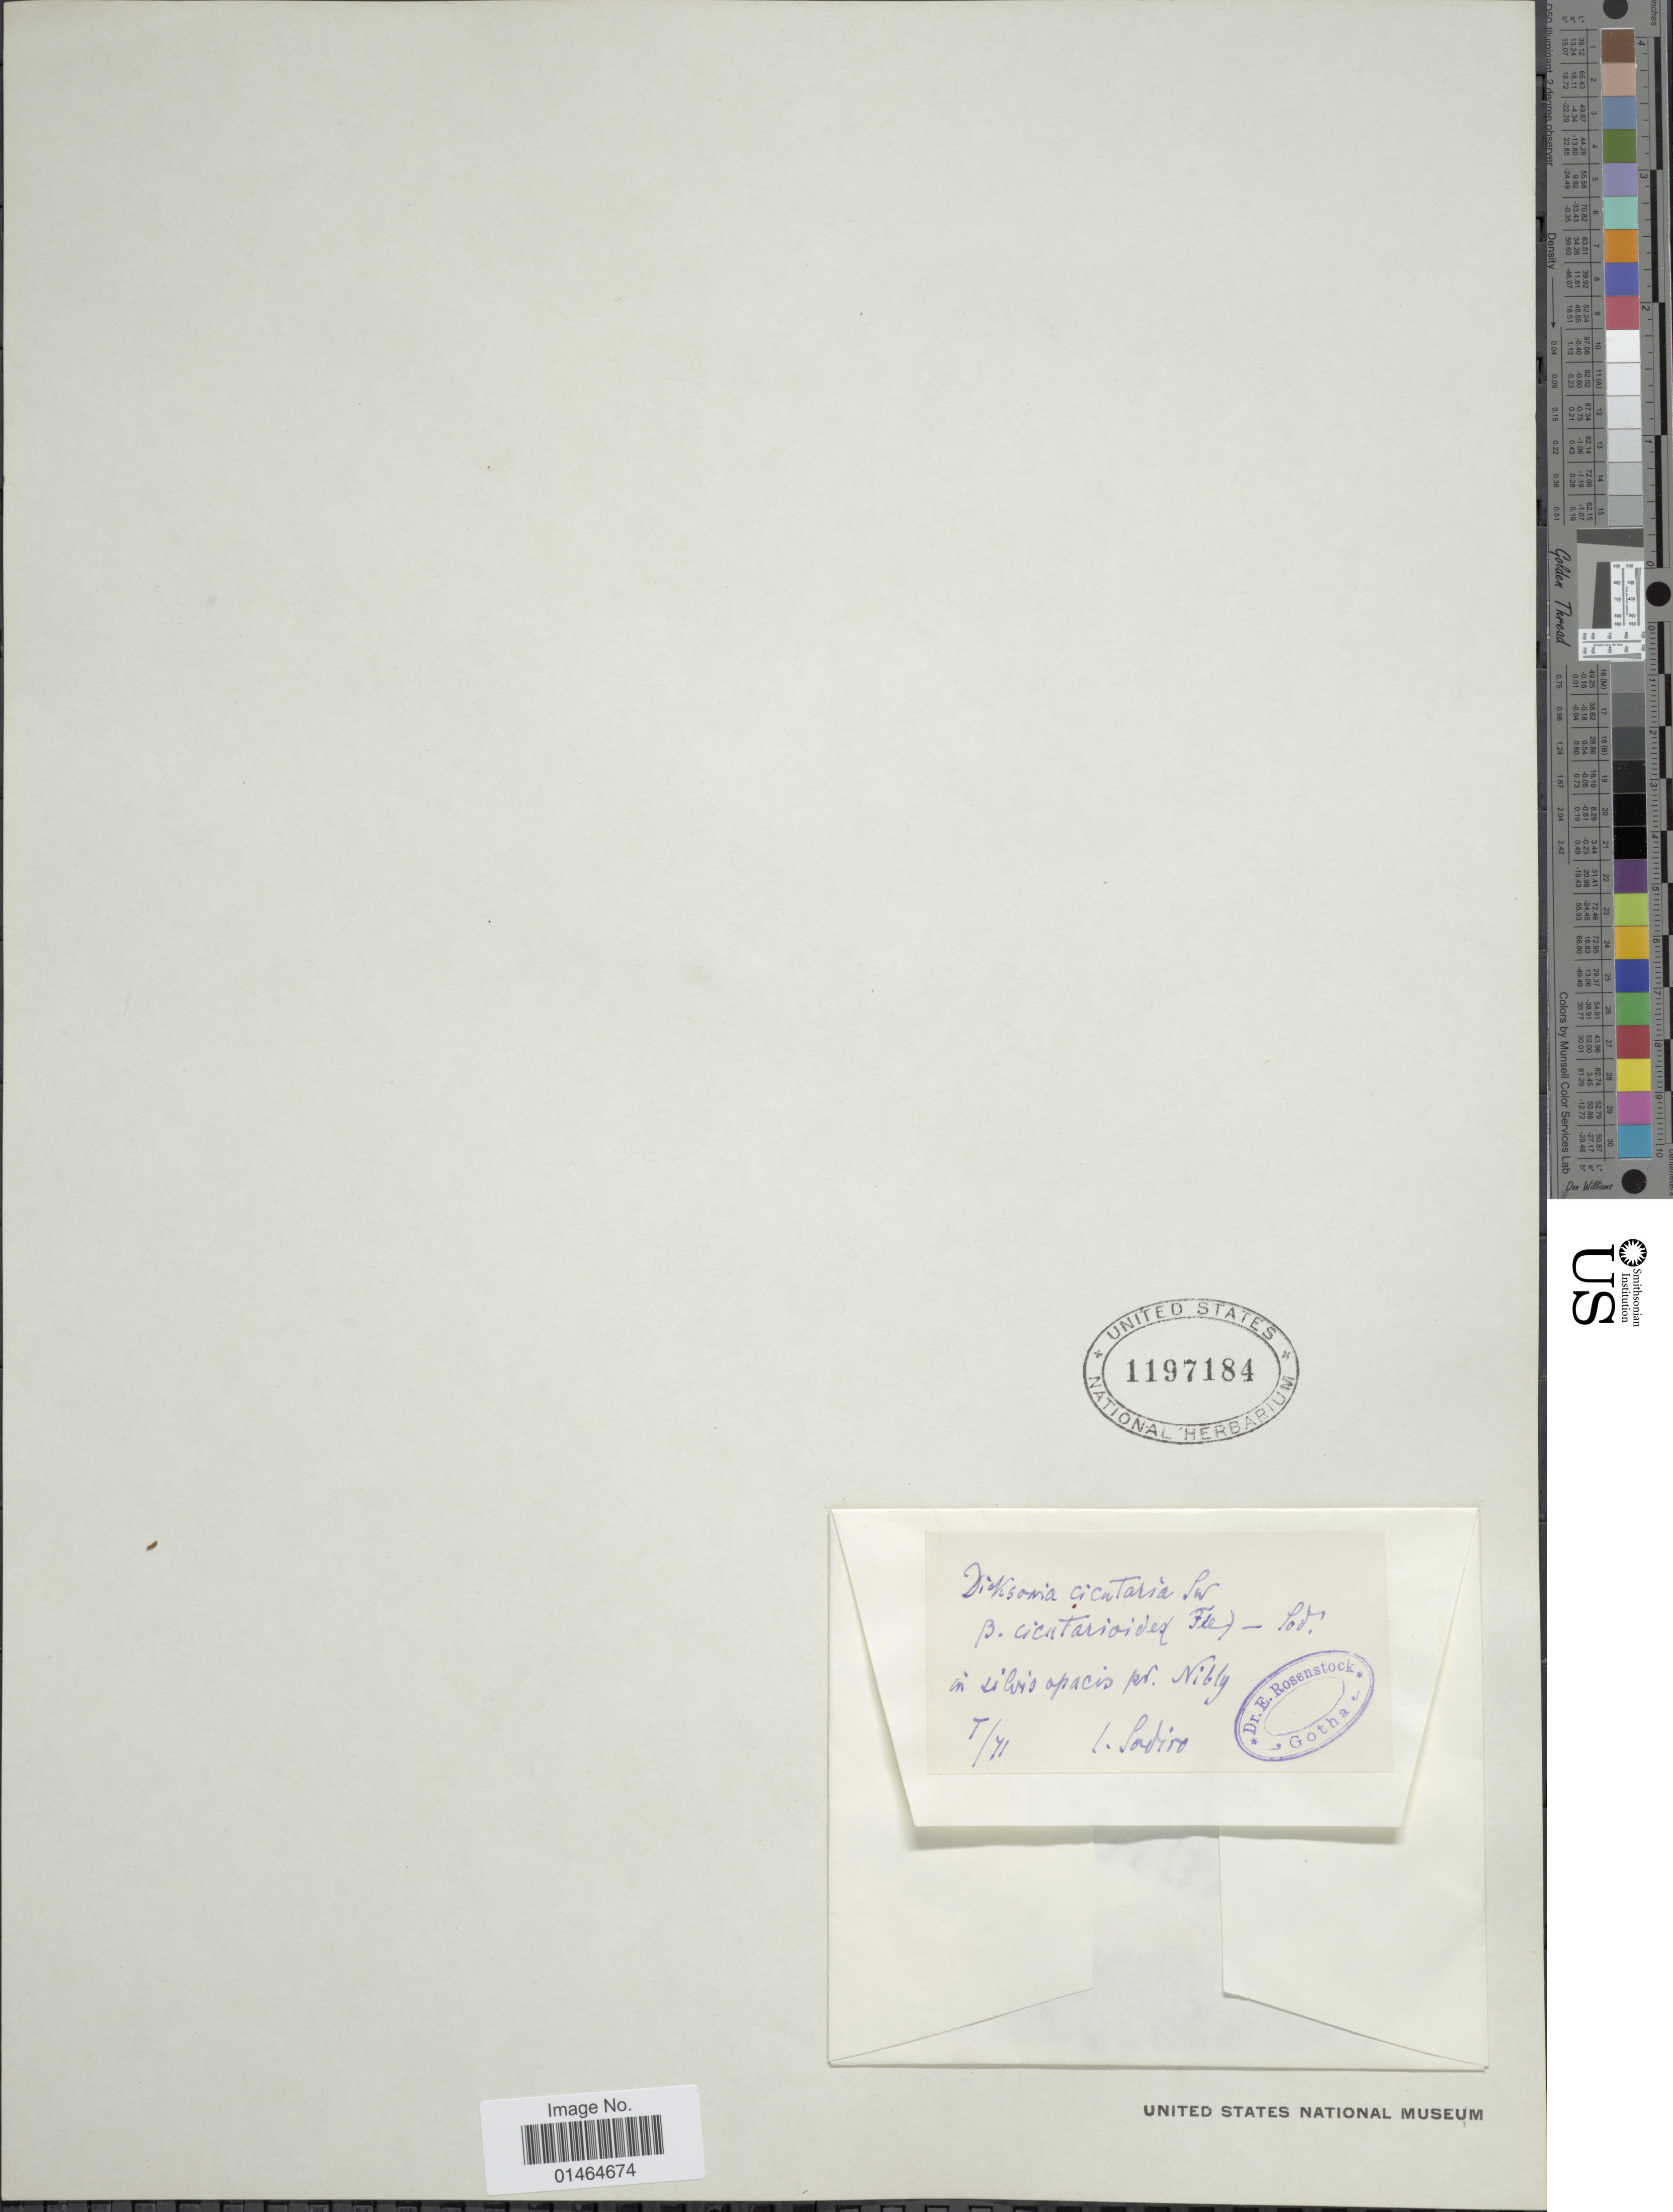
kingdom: Plantae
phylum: Tracheophyta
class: Polypodiopsida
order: Polypodiales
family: Dennstaedtiaceae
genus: Dennstaedtia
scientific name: Dennstaedtia dissecta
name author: (Sw.) T. Moore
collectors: Sodiro, --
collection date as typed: Transcribed d/m/y: /1/71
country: Ecuador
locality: In silvis opacis pr. Nibly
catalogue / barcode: US 1197184